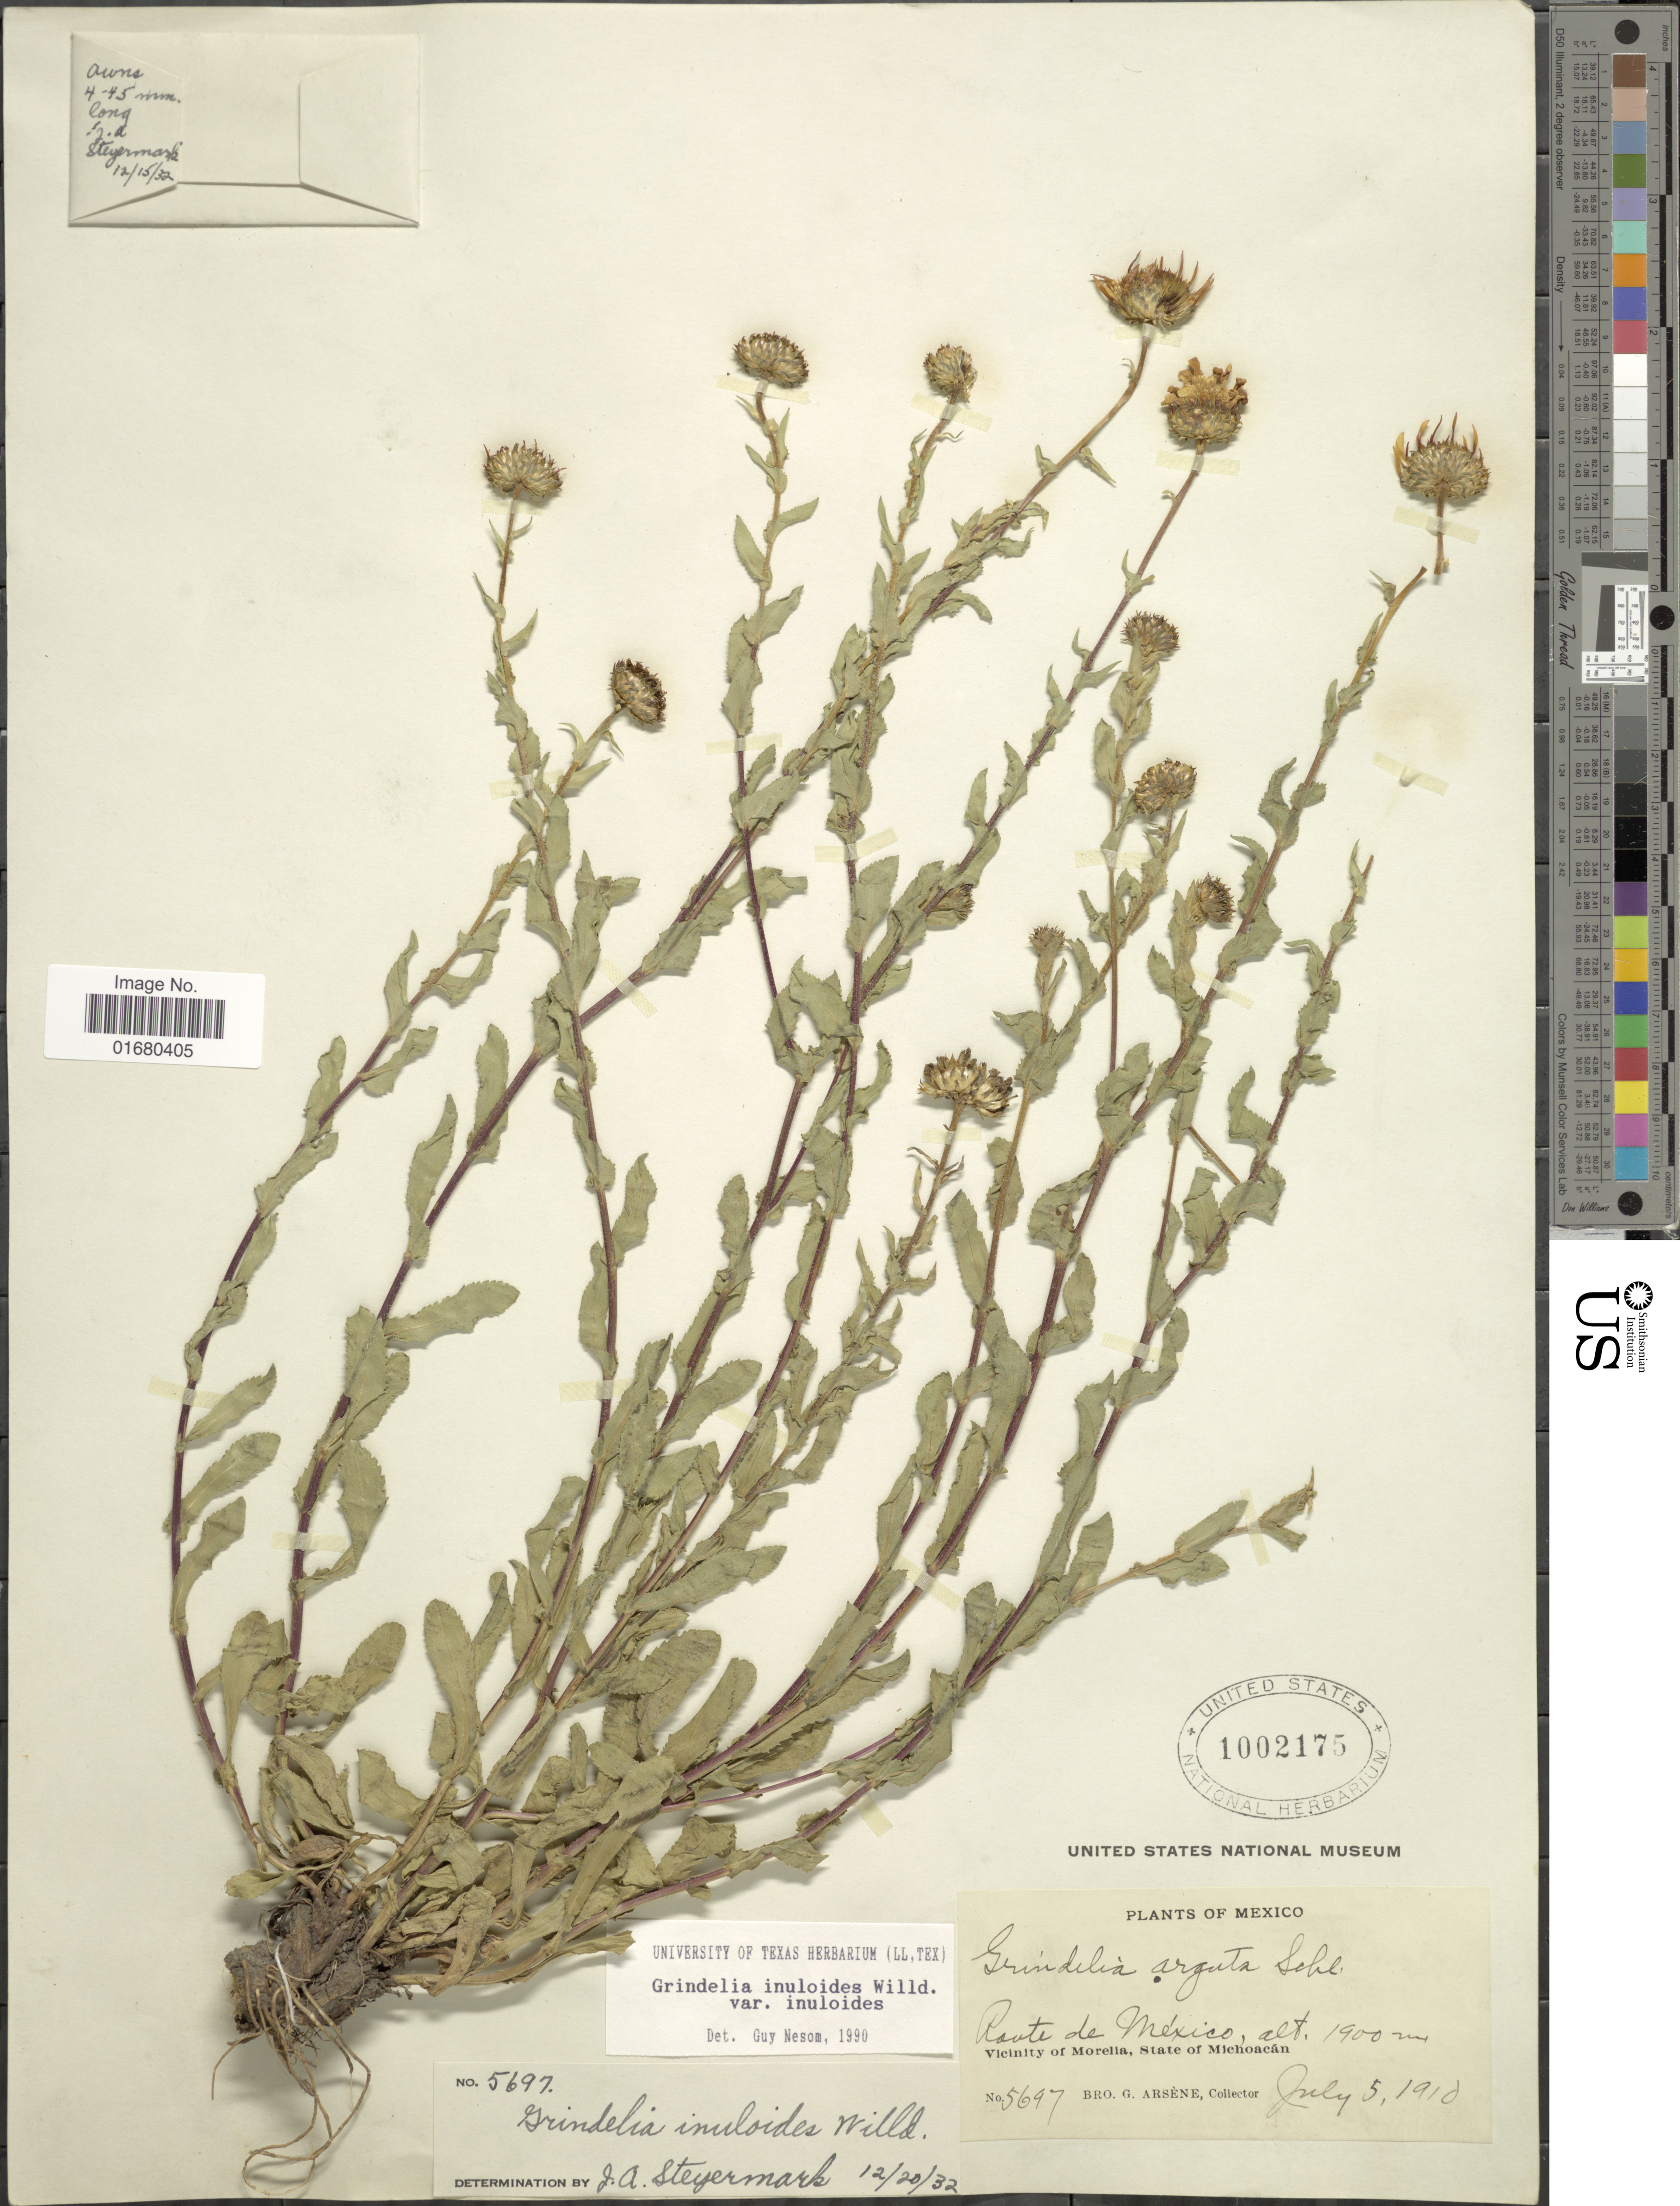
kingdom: Plantae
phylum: Tracheophyta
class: Magnoliopsida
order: Asterales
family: Asteraceae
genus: Grindelia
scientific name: Grindelia inuloides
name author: Willd.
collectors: Bro. G. Arsène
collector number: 5697*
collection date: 1910-07-05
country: Mexico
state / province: Michoacán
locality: Route de Mexico, Vicinity of Morelia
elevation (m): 1900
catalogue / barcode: US 1002175